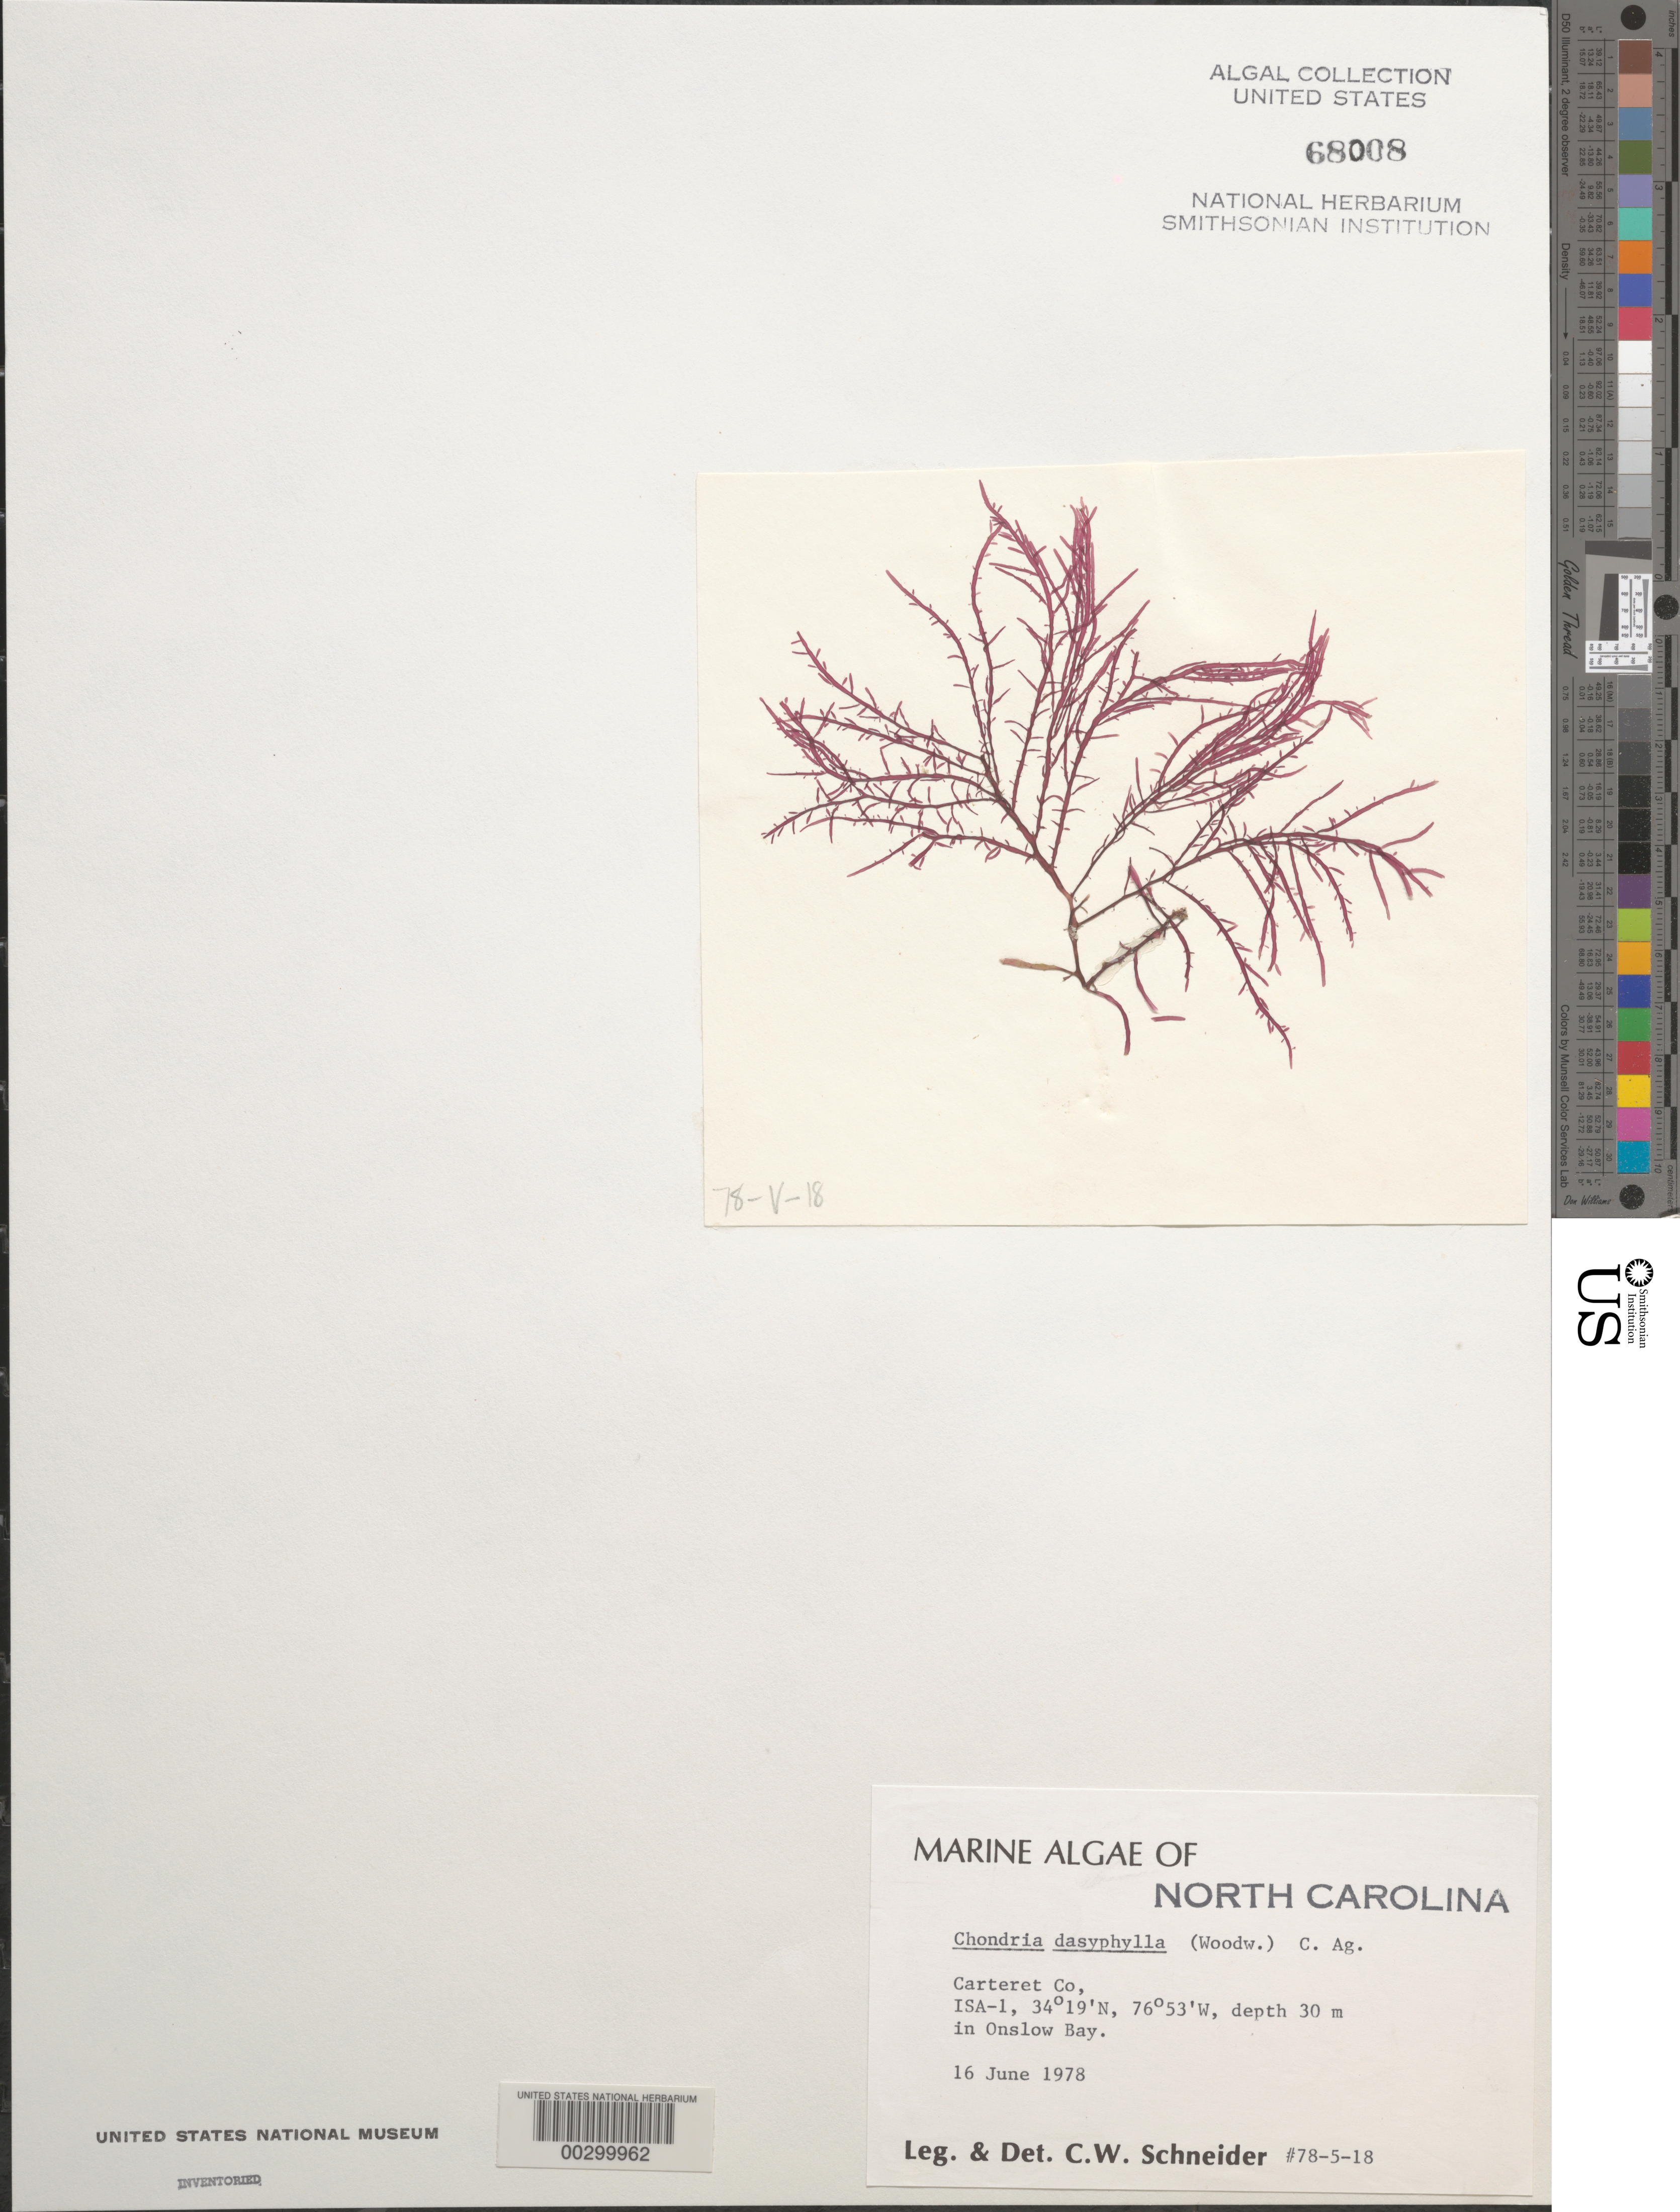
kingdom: Plantae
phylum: Rhodophyta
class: Florideophyceae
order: Ceramiales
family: Rhodomelaceae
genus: Chondria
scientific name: Chondria dasyphylla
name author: (Woodw.) C. Agardh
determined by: Schneider, C. W.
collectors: C. W. Schneider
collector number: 78-5-18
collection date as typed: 16 Jun 1978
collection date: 1978-06-16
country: United States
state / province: North Carolina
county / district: Carteret County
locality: Onslow Bay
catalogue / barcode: US 68008